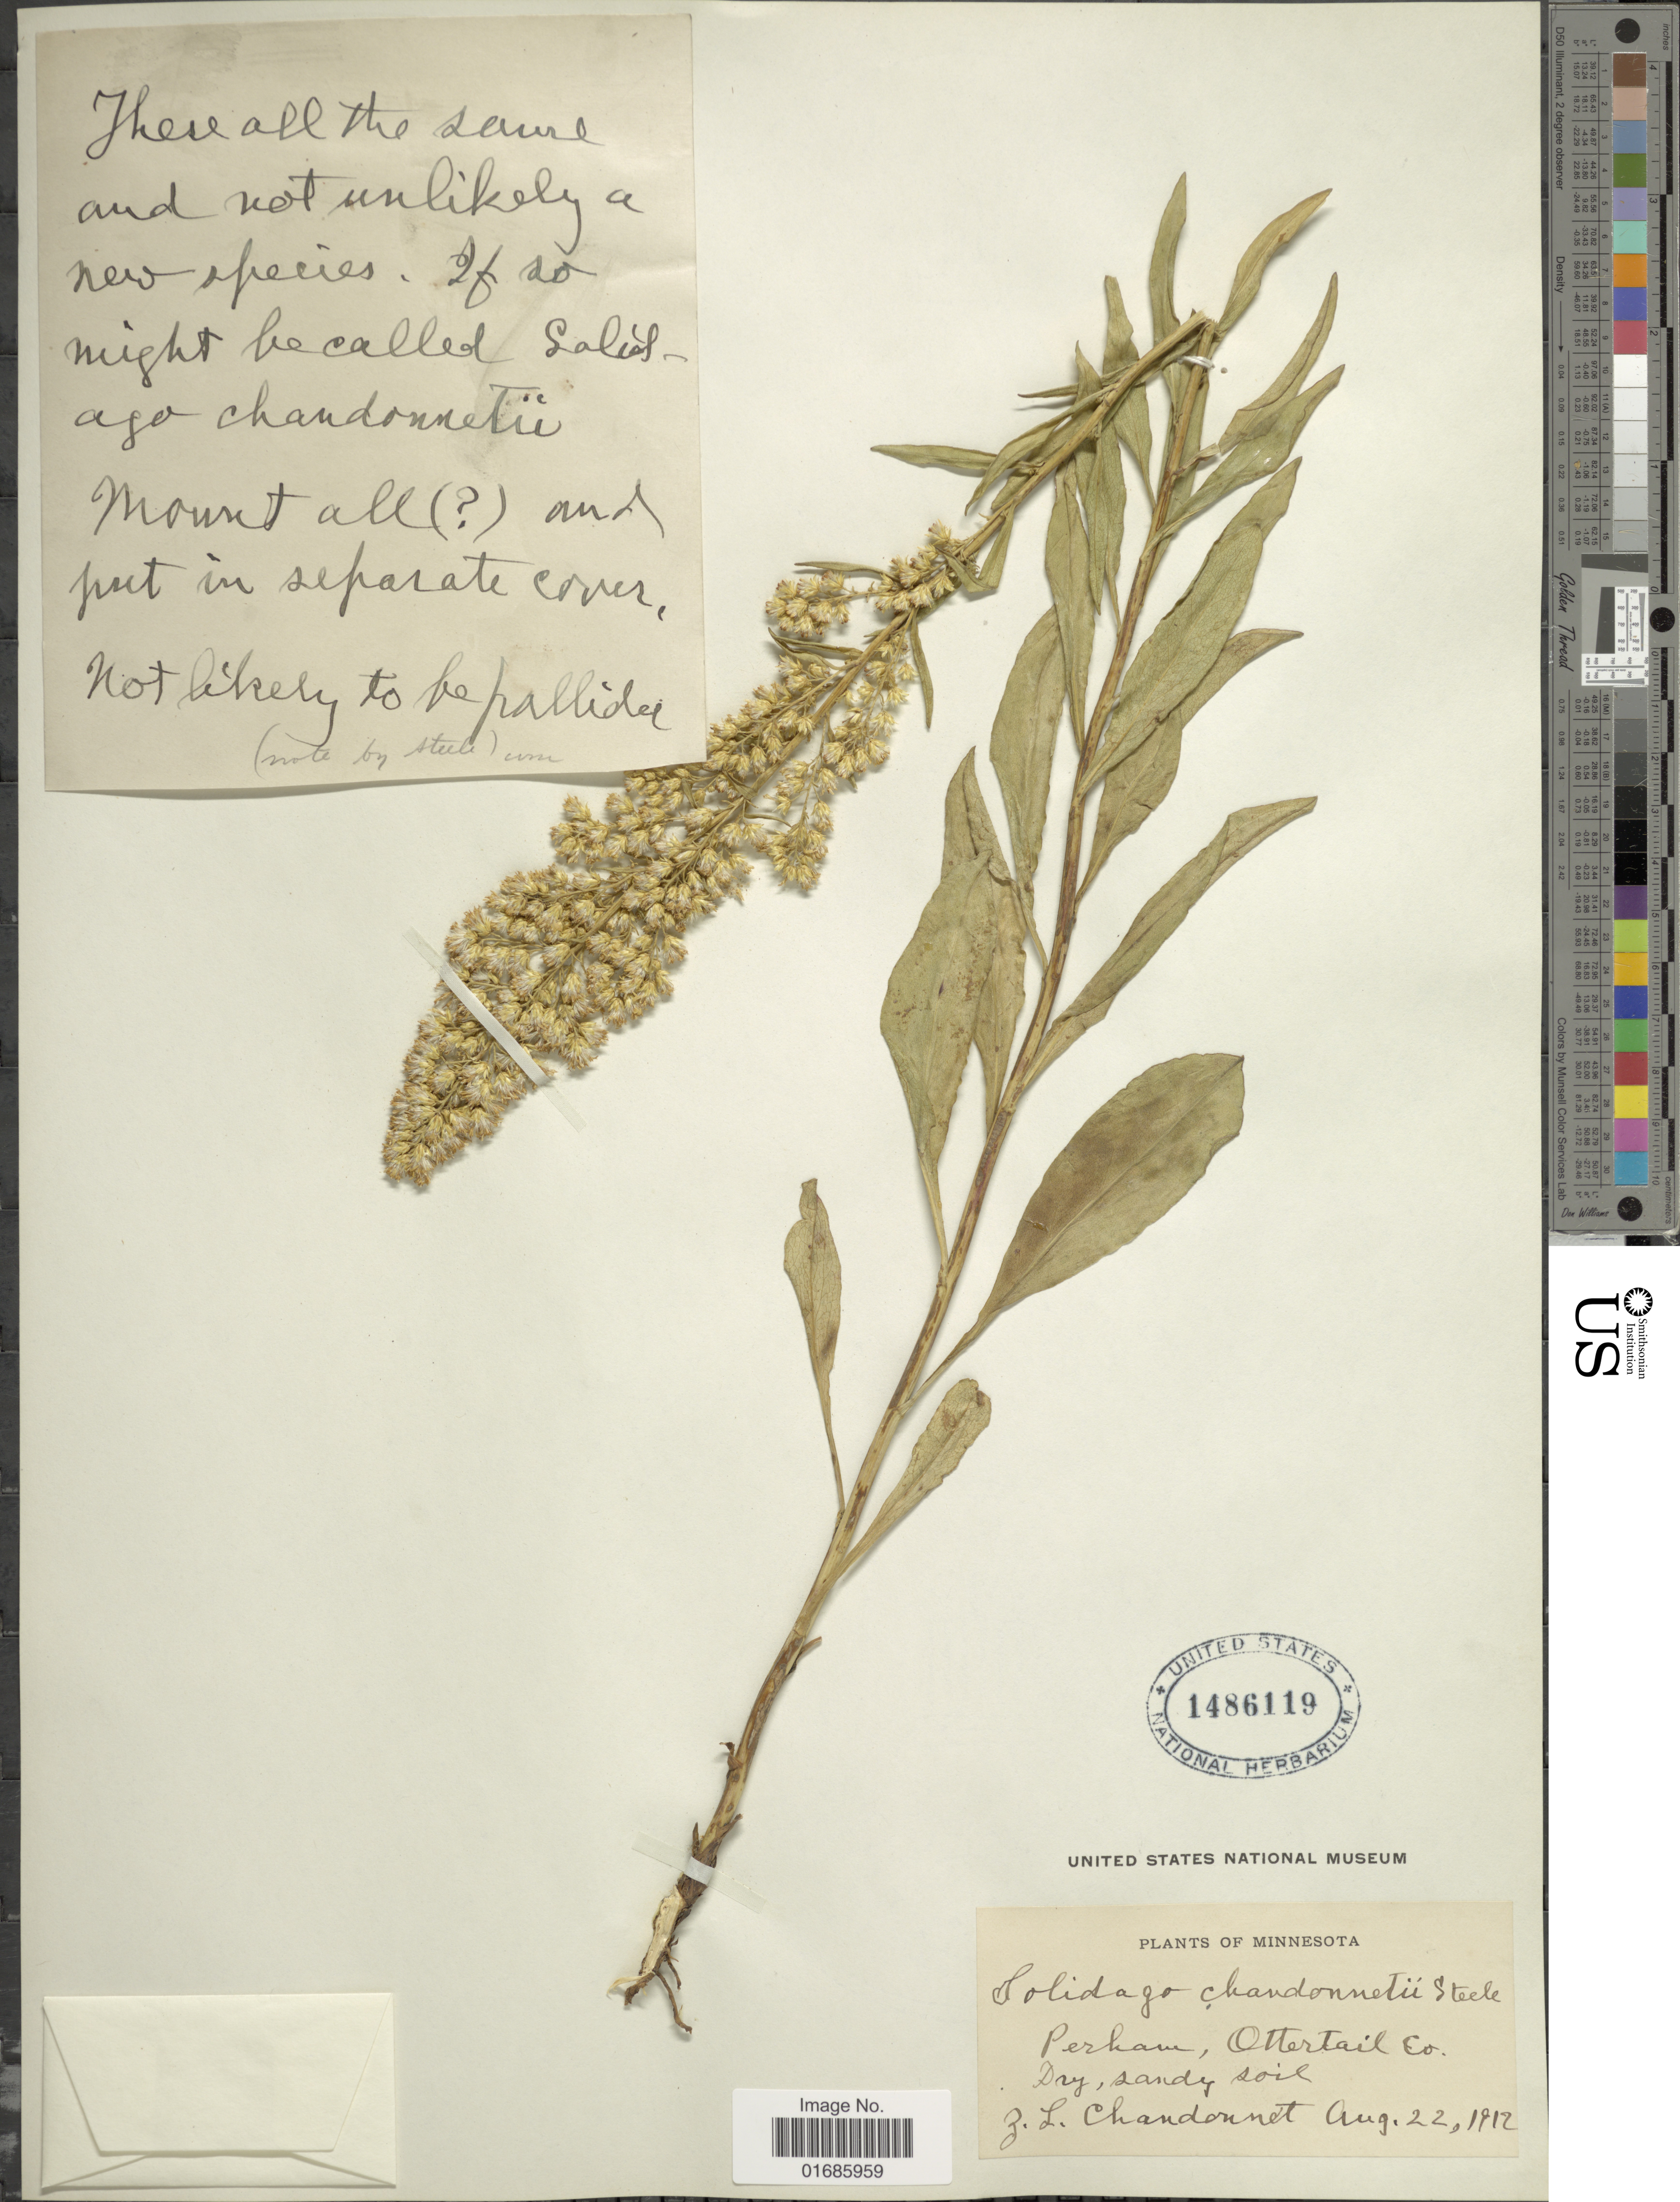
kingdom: Plantae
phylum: Tracheophyta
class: Magnoliopsida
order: Asterales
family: Asteraceae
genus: Solidago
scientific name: Solidago chandonnetii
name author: E.S. Steele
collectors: Z. Chandonnet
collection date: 1912-08-22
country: United States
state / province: Minnesota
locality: Perham, Otter tail Co.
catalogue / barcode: US 1486119